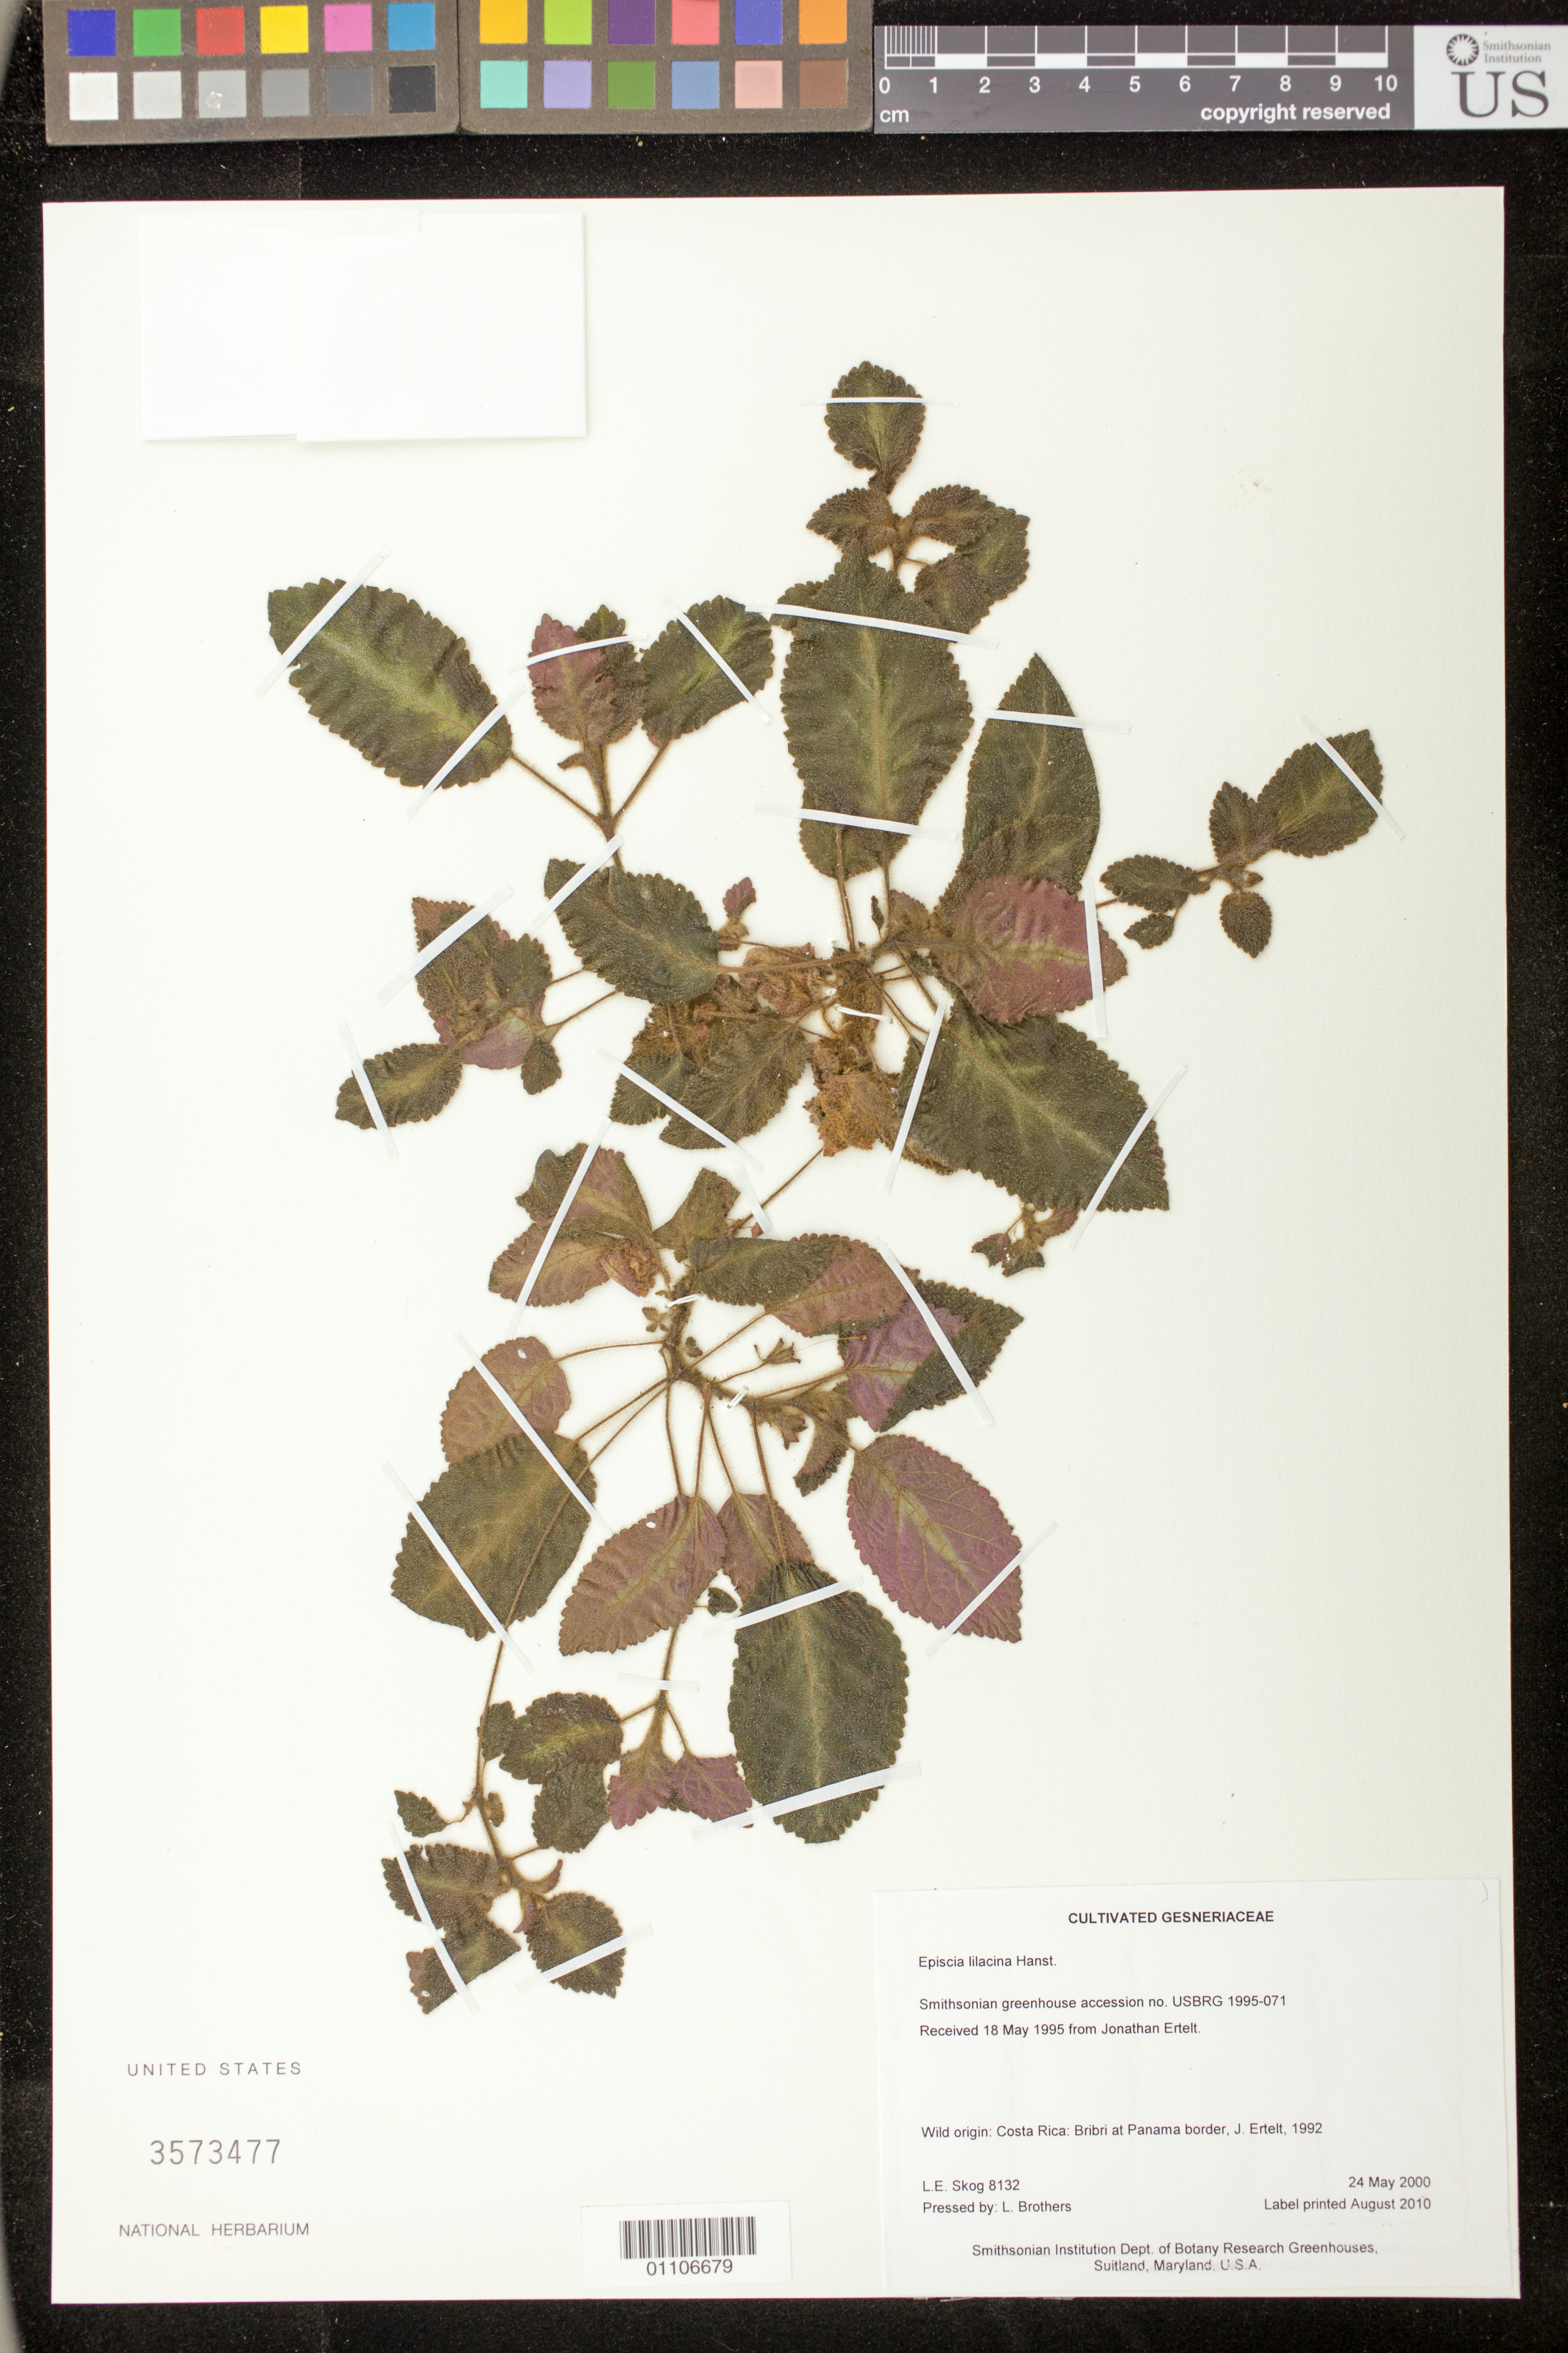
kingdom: Plantae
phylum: Tracheophyta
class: Magnoliopsida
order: Lamiales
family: Gesneriaceae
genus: Episcia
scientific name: Episcia lilacina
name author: Hanst.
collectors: L. E. Skog & L. Brothers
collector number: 8132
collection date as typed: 24 May 2000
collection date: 2000-05-24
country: Costa Rica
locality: Smithsonian Institution Dept. of Botany Research Greenhouses, Suitland, Maryland, U.S.A.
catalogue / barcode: US 3573477